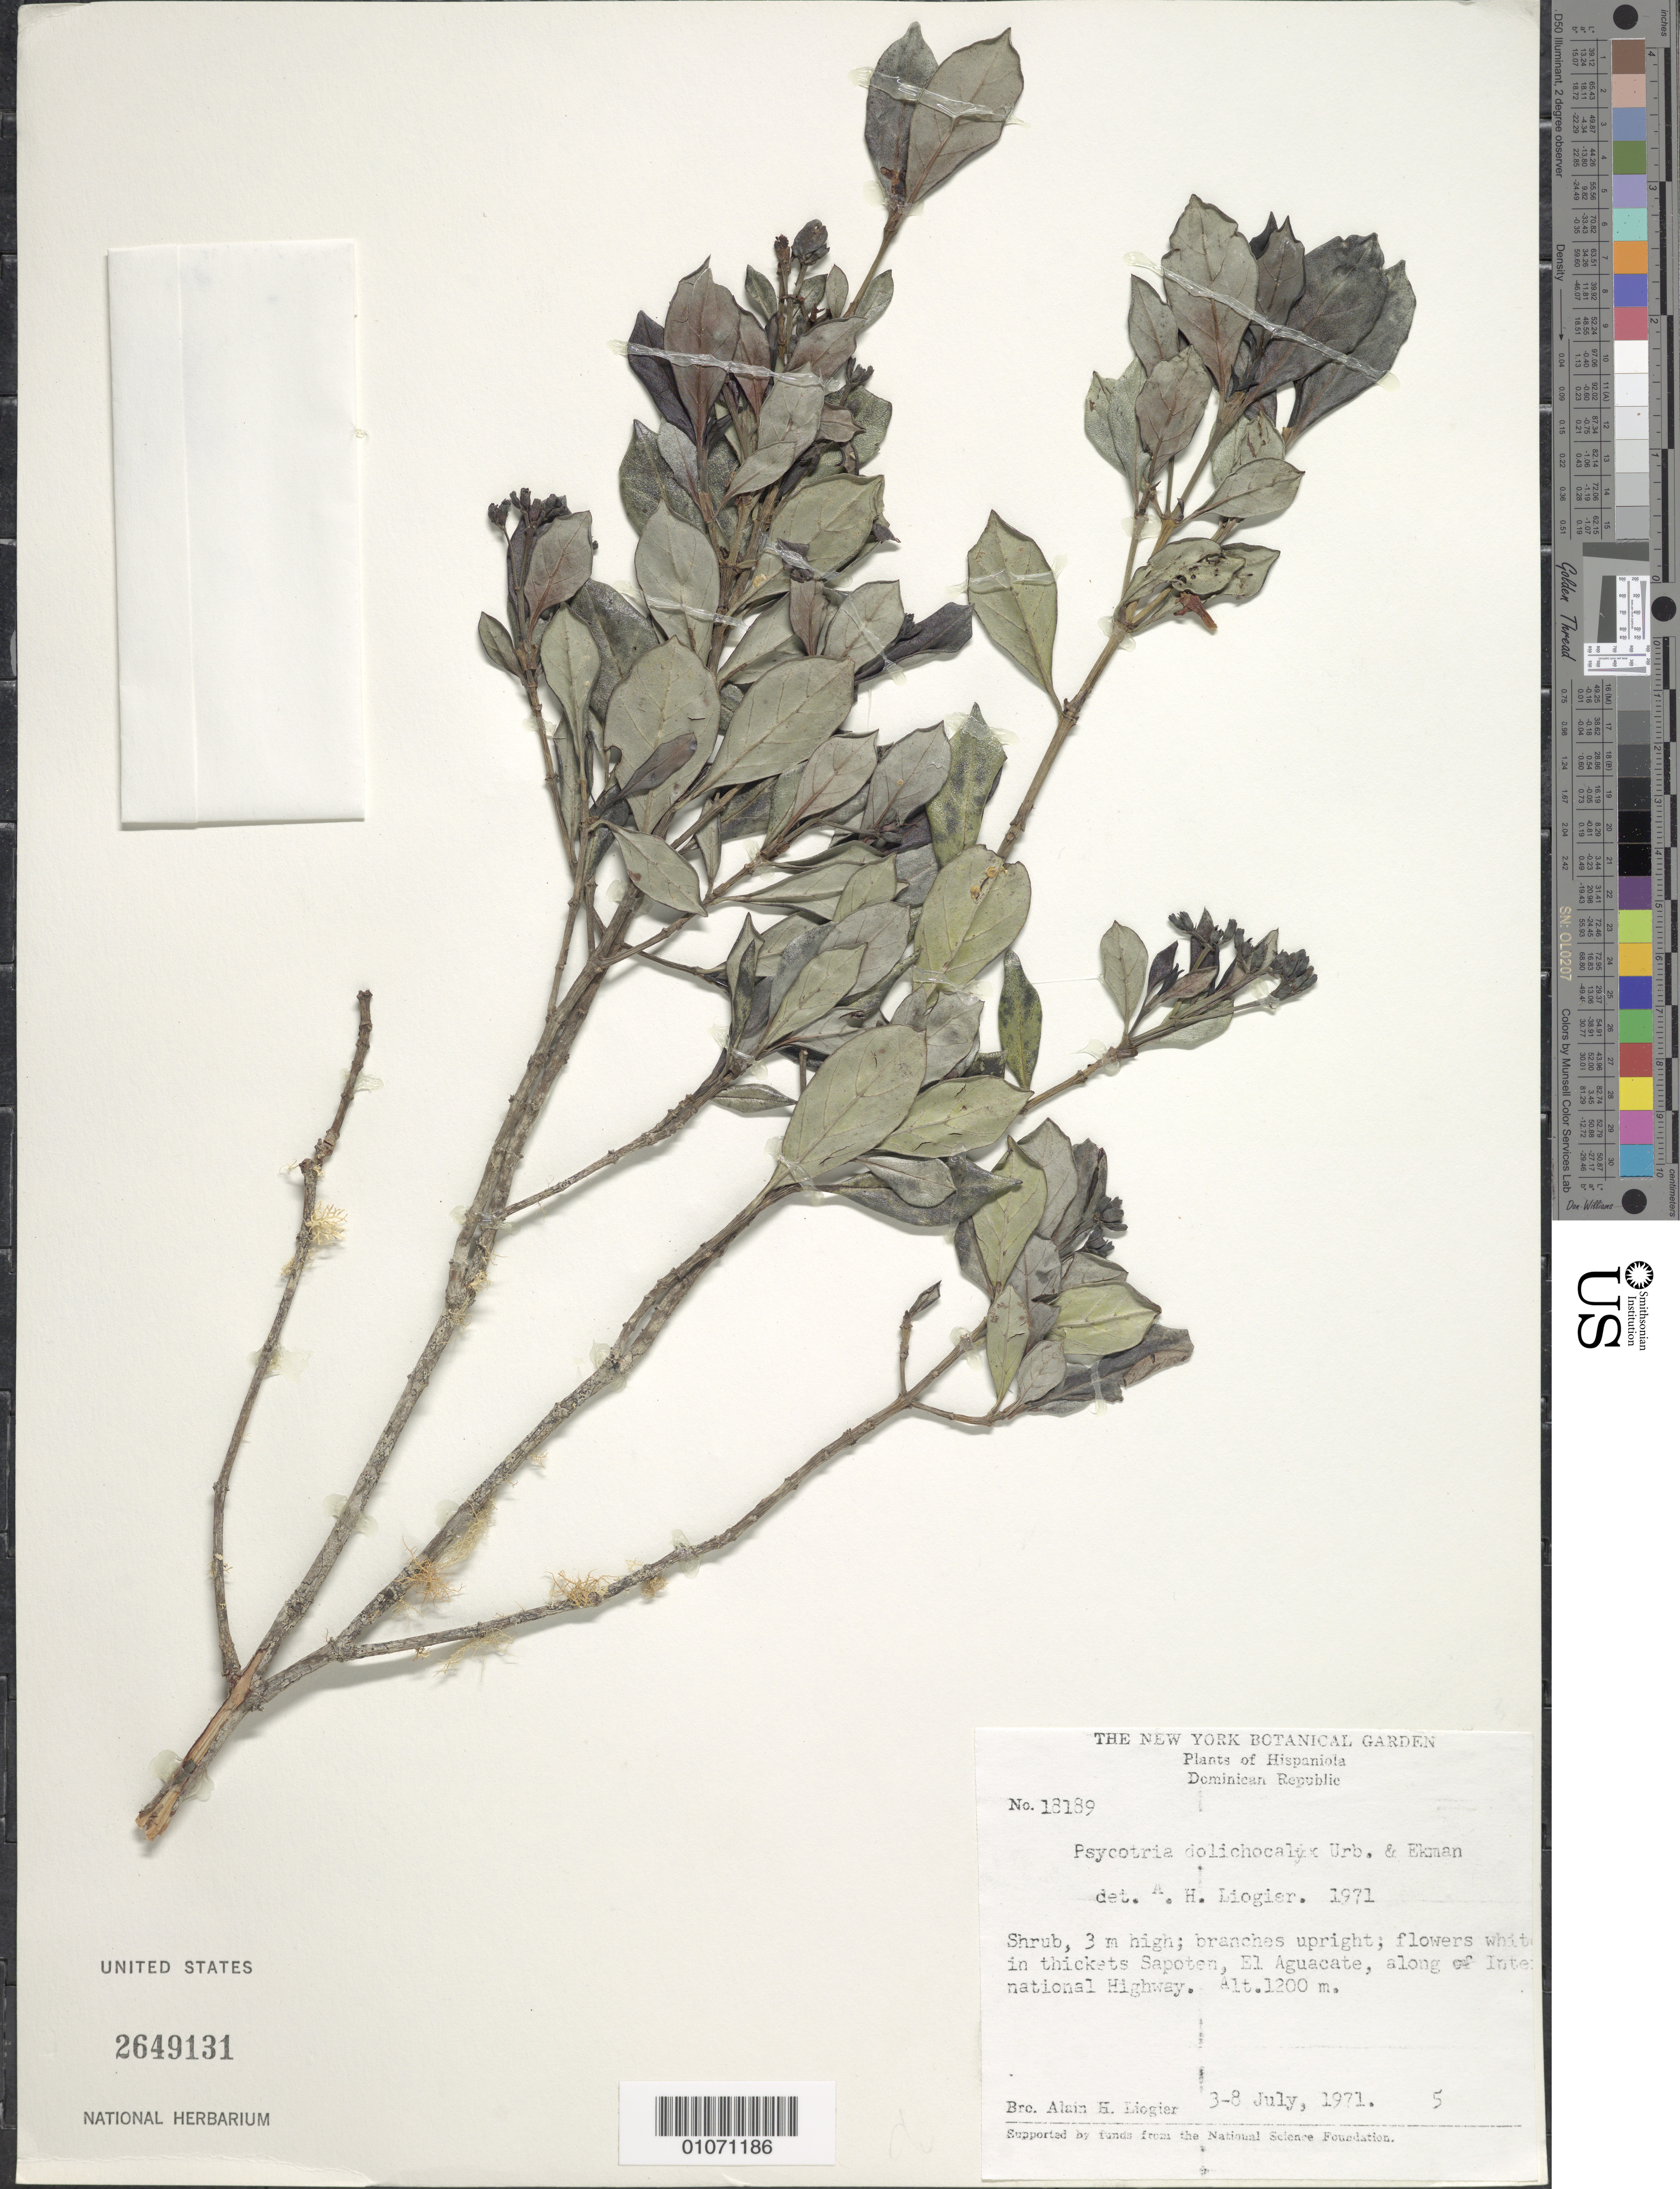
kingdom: Plantae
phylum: Tracheophyta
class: Magnoliopsida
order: Gentianales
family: Rubiaceae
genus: Psychotria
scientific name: Psychotria dolichocalyx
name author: Urb. & Ekman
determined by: Liogier, Alain H.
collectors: A. H. Liogier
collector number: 18189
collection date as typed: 03 Jul 1971 to 08 Jul 1971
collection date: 1971-07-03/1971-07-08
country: Dominican Republic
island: Hispaniola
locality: Sapotea, El Aguacate, along International Highway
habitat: In thickets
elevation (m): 1200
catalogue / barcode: US 2649131